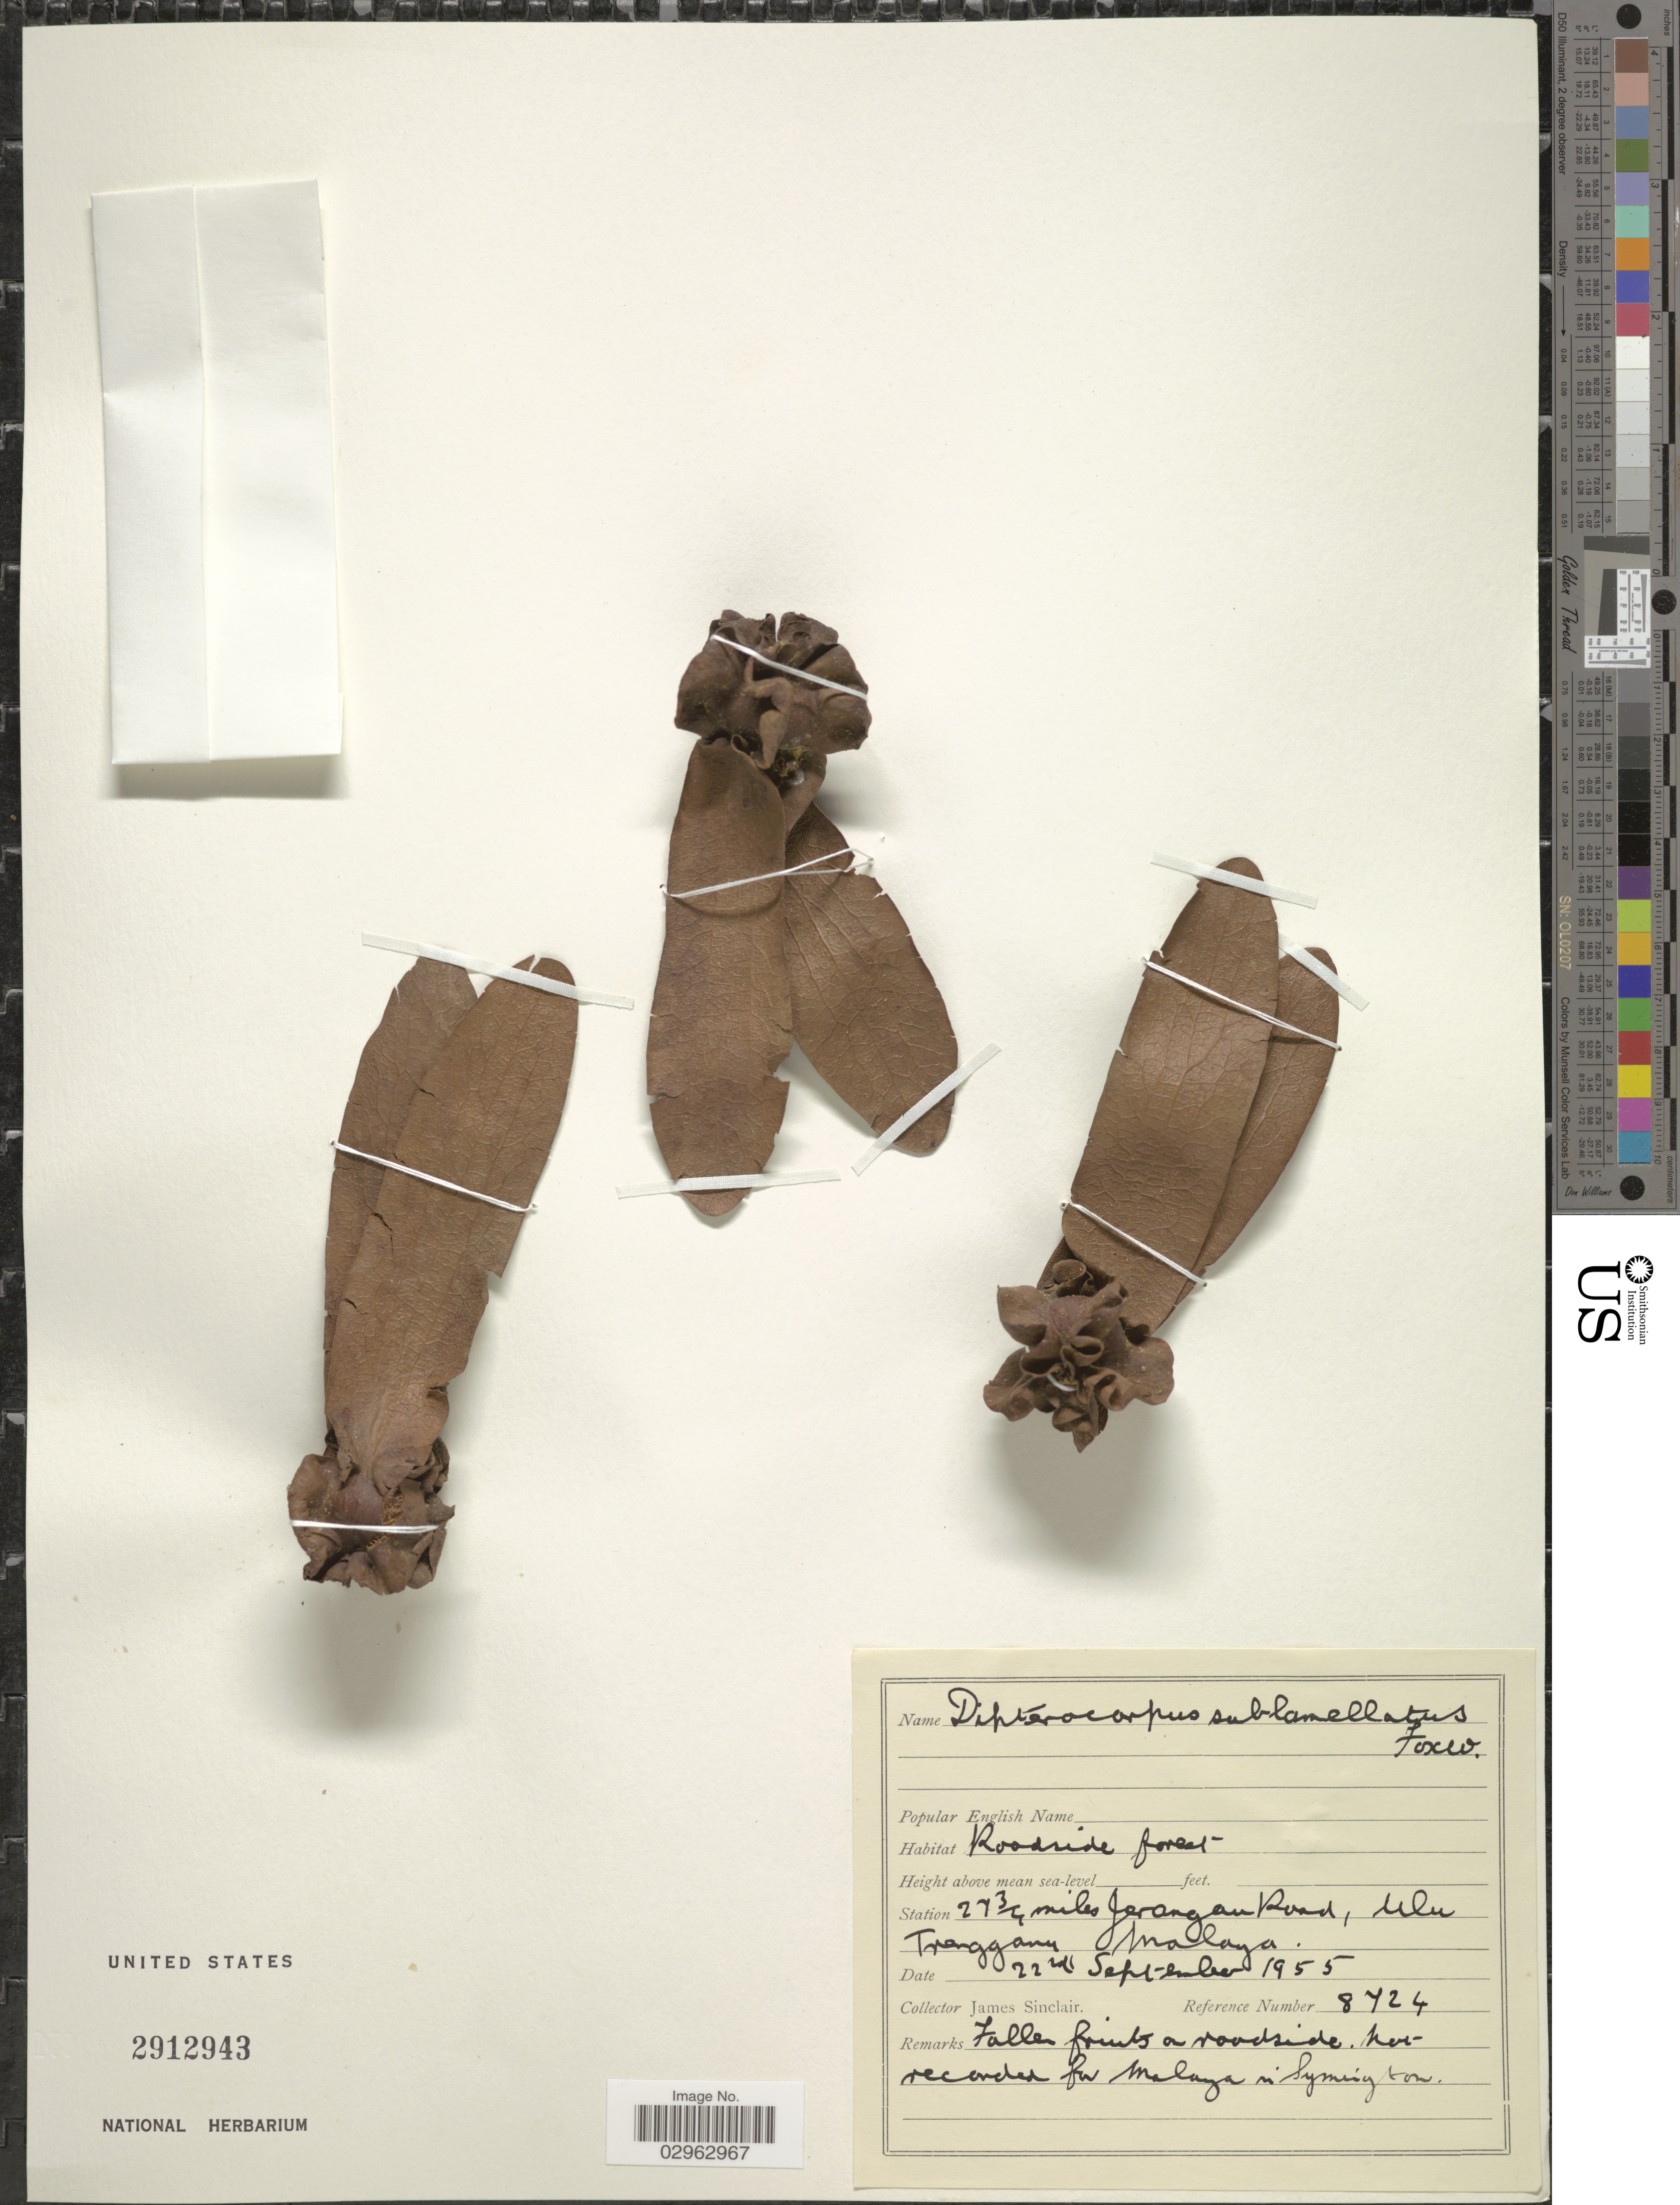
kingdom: Plantae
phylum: Tracheophyta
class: Magnoliopsida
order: Malvales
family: Dipterocarpaceae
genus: Dipterocarpus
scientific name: Dipterocarpus sublamellatus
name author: Foxw.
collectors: J. Sinclair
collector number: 8724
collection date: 1955-09-22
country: Malaysia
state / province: Terengganu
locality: Station 27¾ miles Jerangan Road, Ulu Trengganu, Malaya.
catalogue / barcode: US 2912943